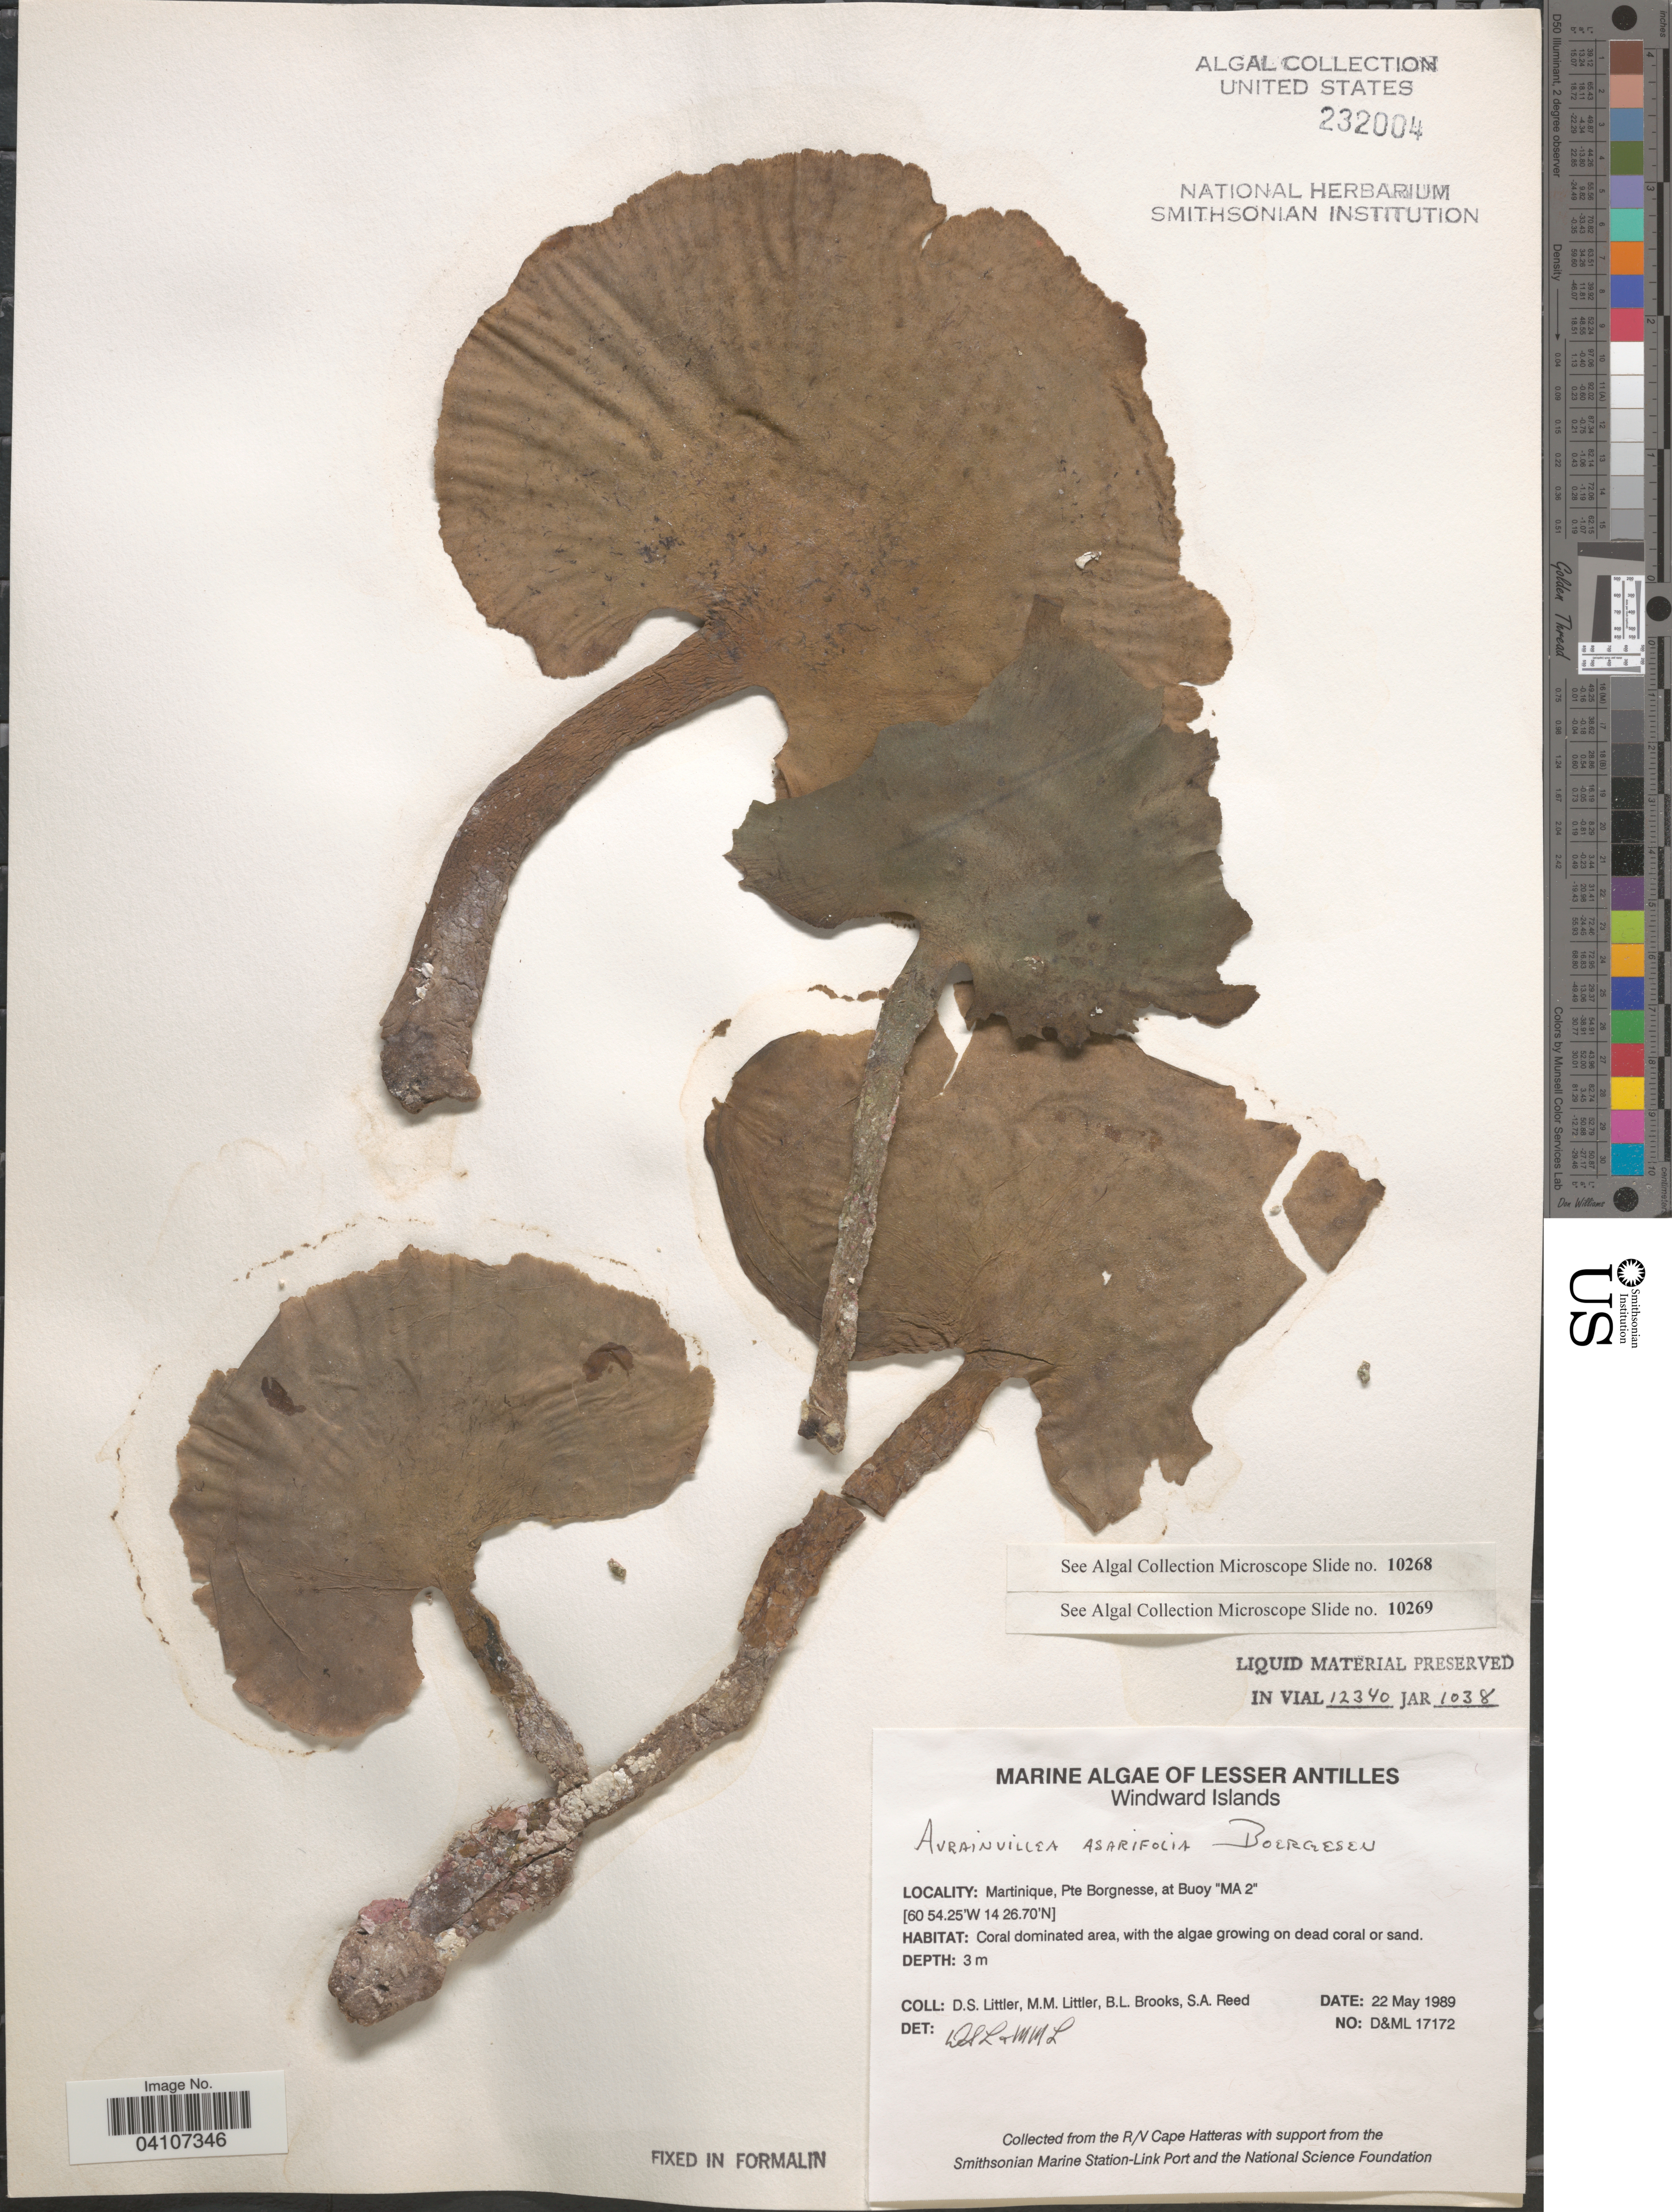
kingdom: Plantae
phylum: Chlorophyta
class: Ulvophyceae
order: Bryopsidales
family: Dichotomosiphonaceae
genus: Avrainvillea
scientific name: Avrainvillea asarifolia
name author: Børgesen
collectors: D. S. Littler, B. Brooks & S. Reed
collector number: D&ML 17172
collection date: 1989-05-22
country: Martinique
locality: Lesser Antilles. Windward Islands. Pte Borgnesse, at Buoy "MA 2".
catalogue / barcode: US 232004